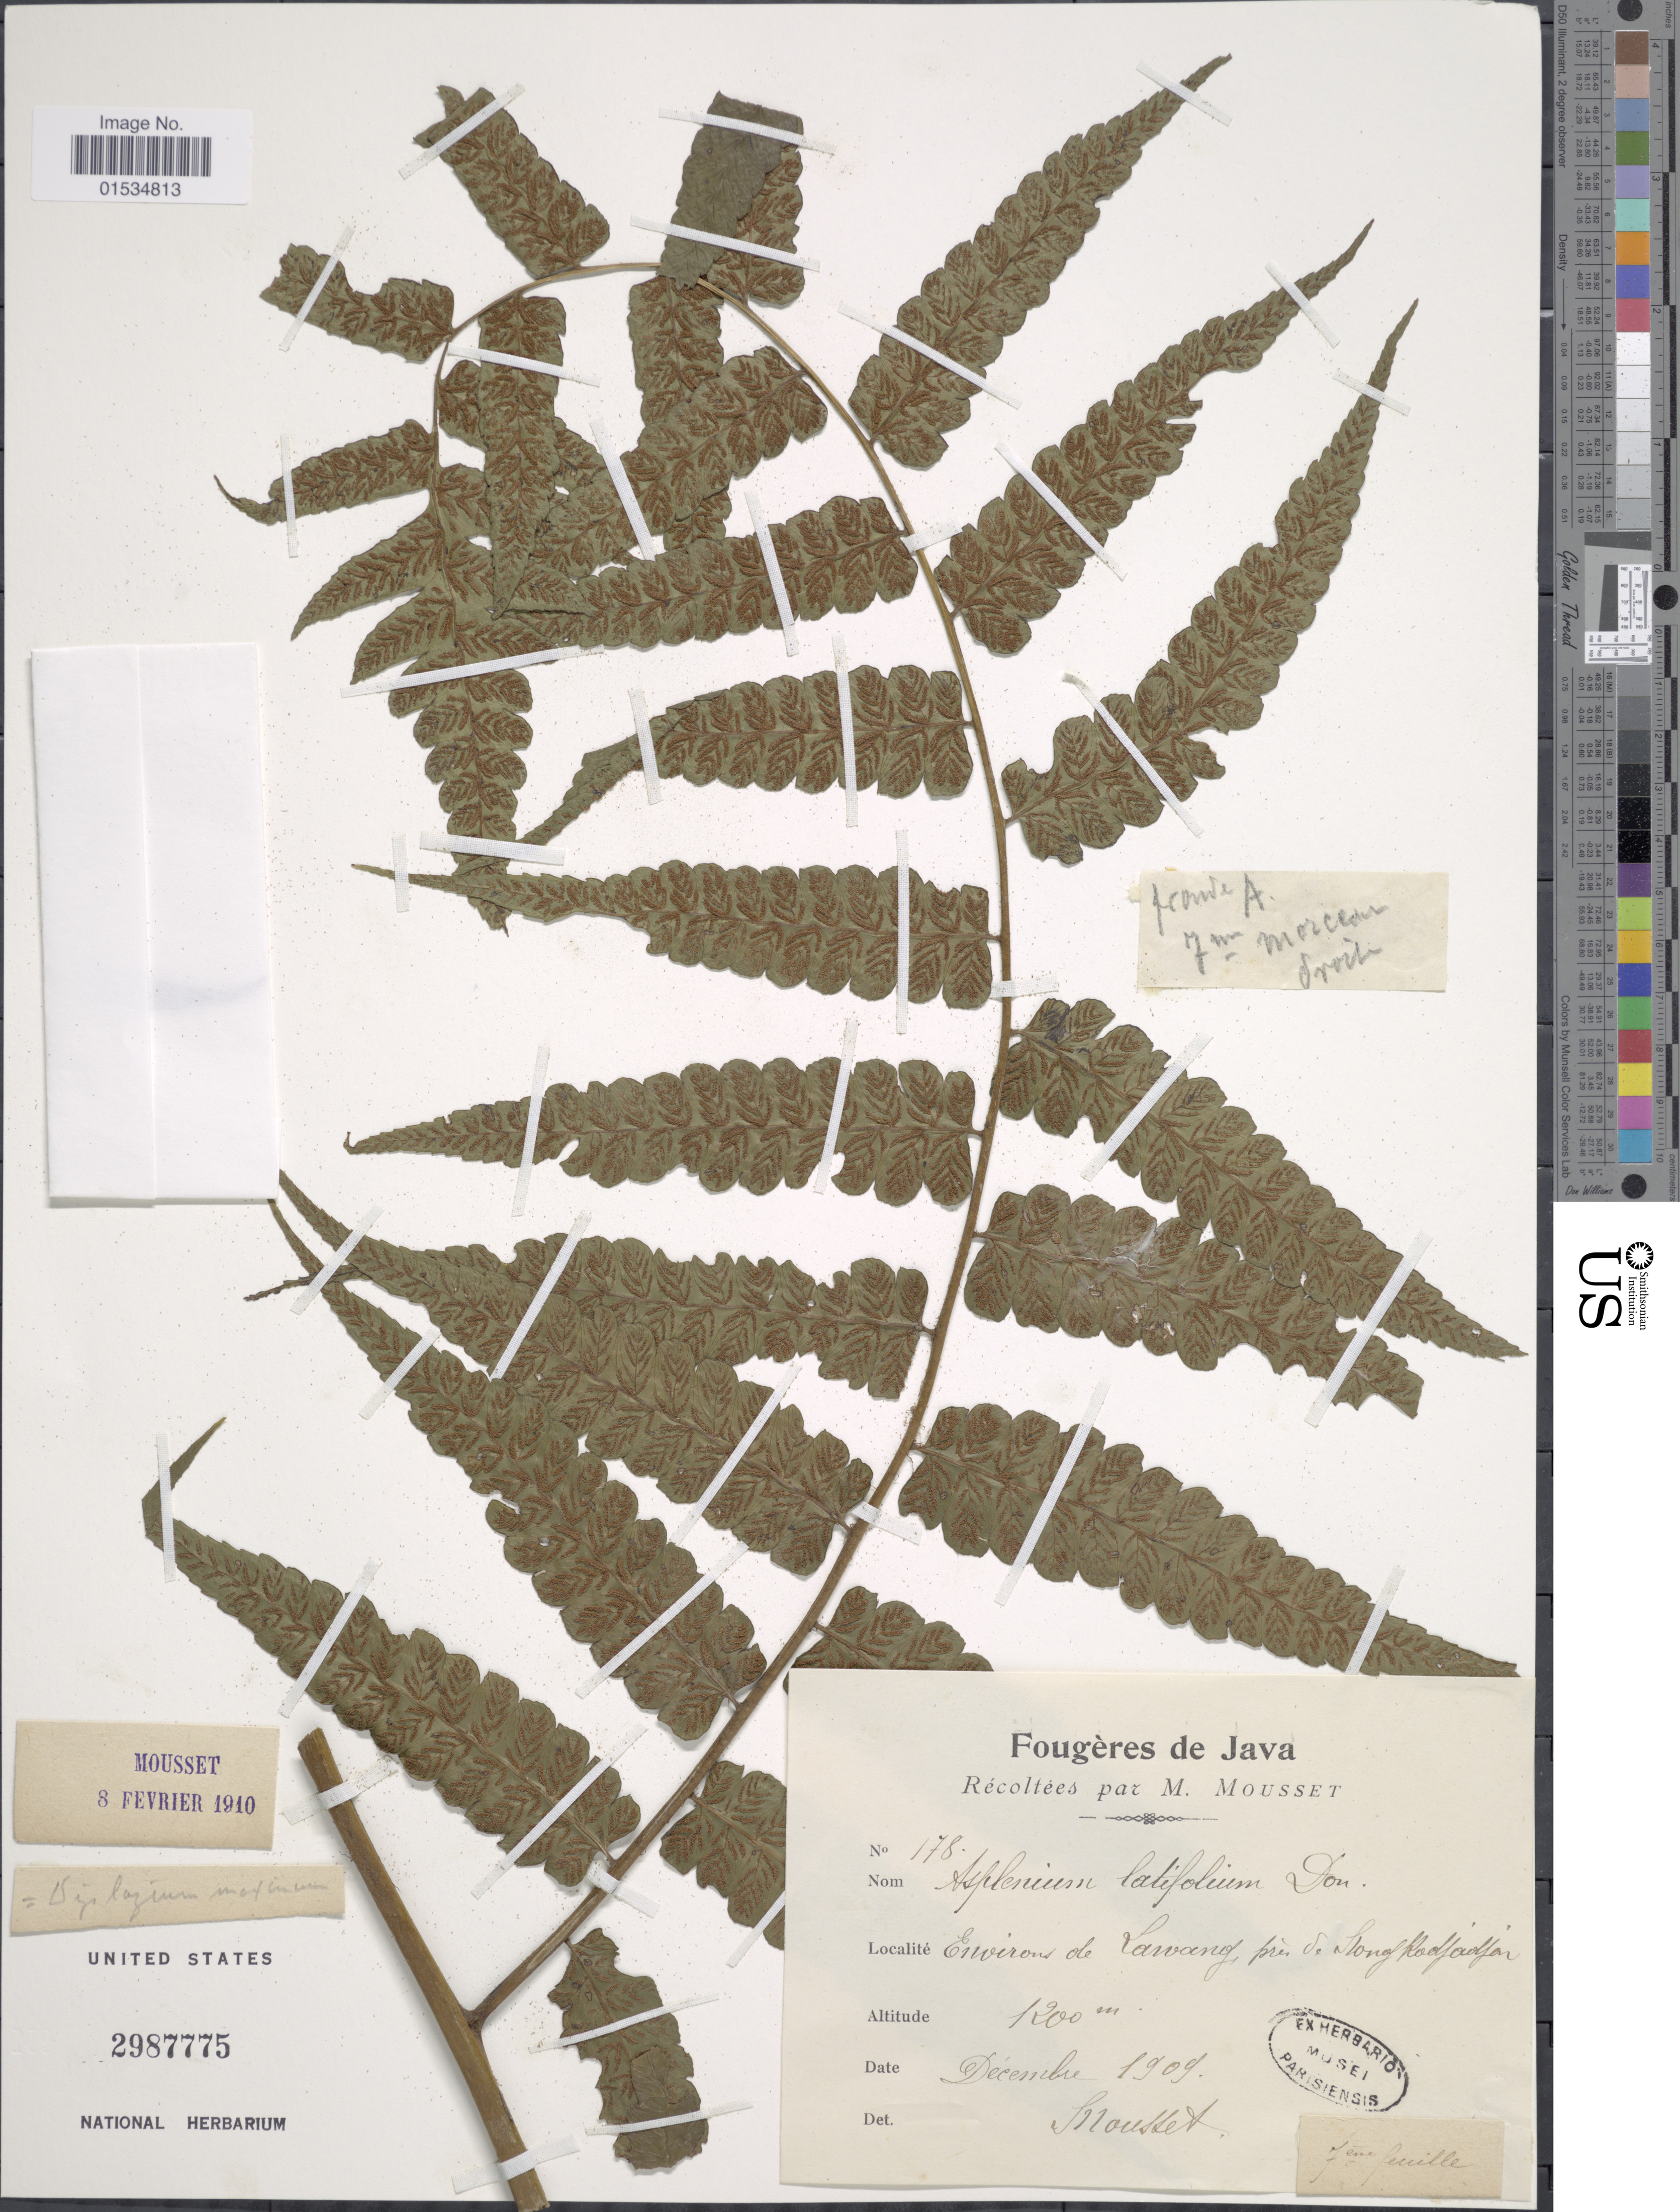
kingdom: Plantae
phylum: Tracheophyta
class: Polypodiopsida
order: Polypodiales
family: Athyriaceae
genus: Diplazium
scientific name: Diplazium dilatatum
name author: Blume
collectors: M. Mousset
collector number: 178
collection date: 1909-12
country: Indonesia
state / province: Java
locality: Environs de Lawang prin de Mongkodjarhjar [interpreted]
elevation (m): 1200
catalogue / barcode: US 2987775